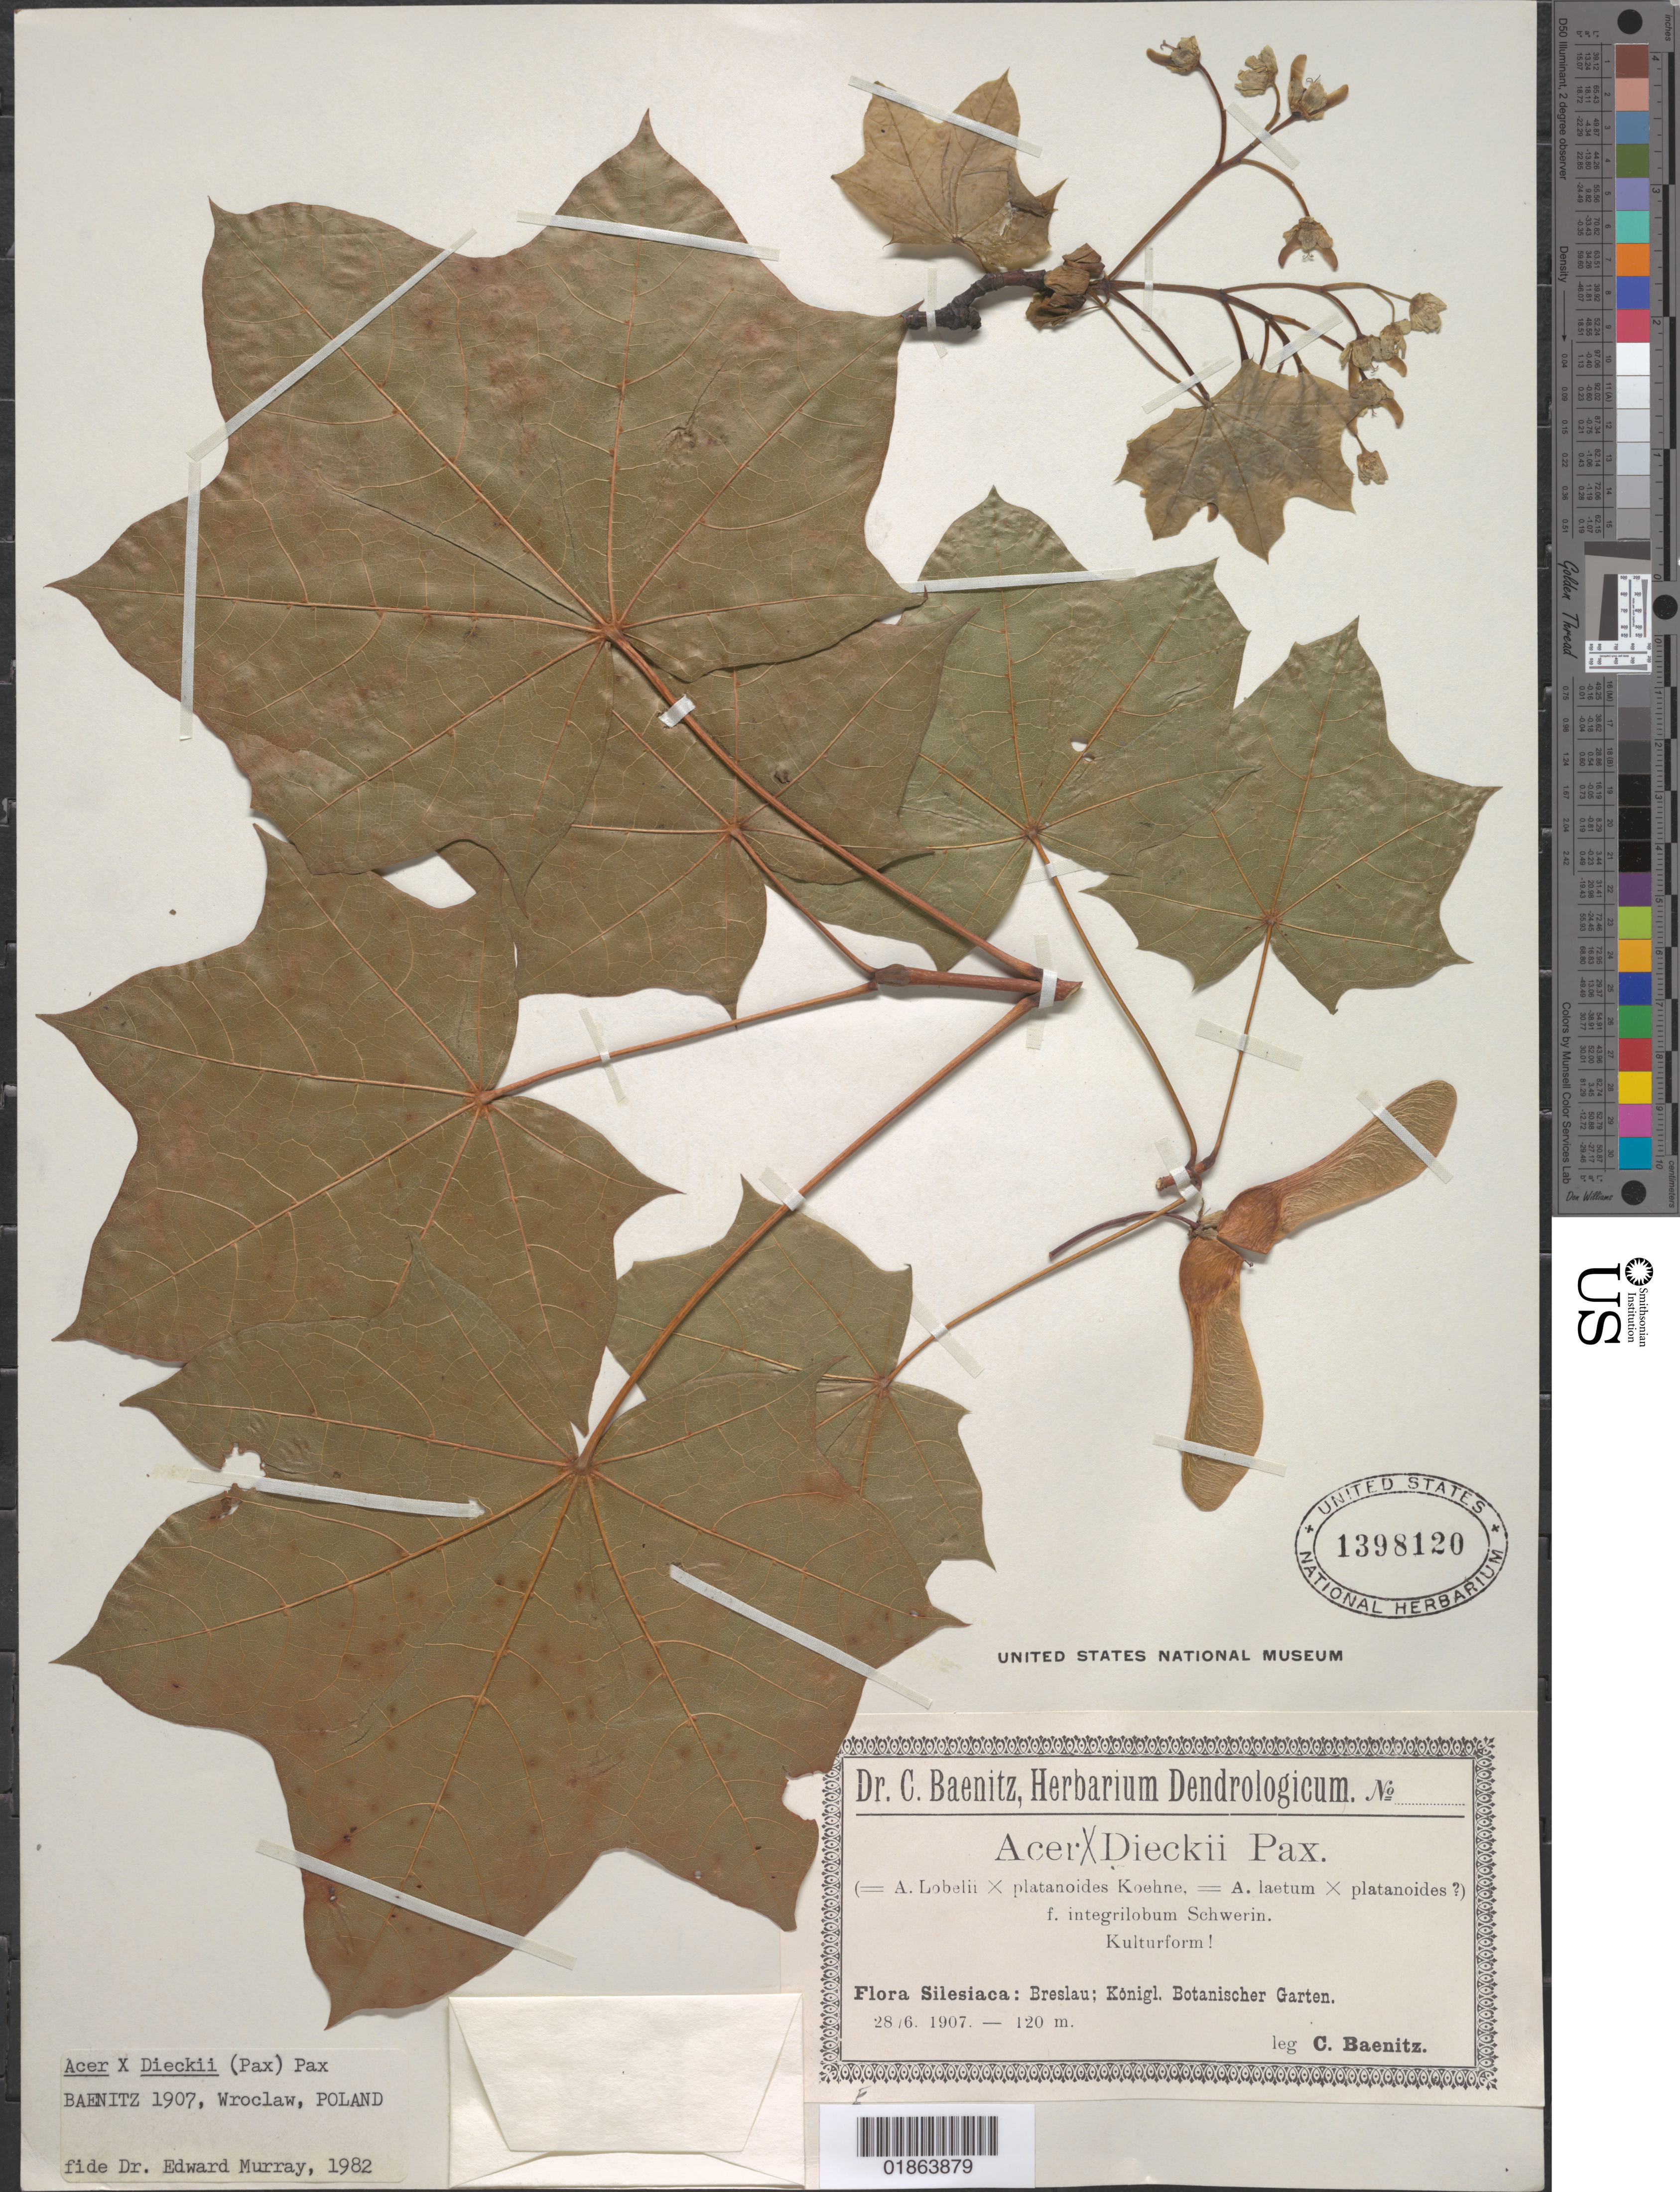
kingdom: Plantae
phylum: Tracheophyta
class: Magnoliopsida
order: Sapindales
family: Sapindaceae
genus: Acer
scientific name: Acer x dieckii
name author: (Pax) Pax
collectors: C. G. Baenitz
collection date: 1907-06-28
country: Poland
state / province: Slaskie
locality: Breslau [Wroclaw], Konigl. Botanischer Garten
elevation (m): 120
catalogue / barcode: US 1398120